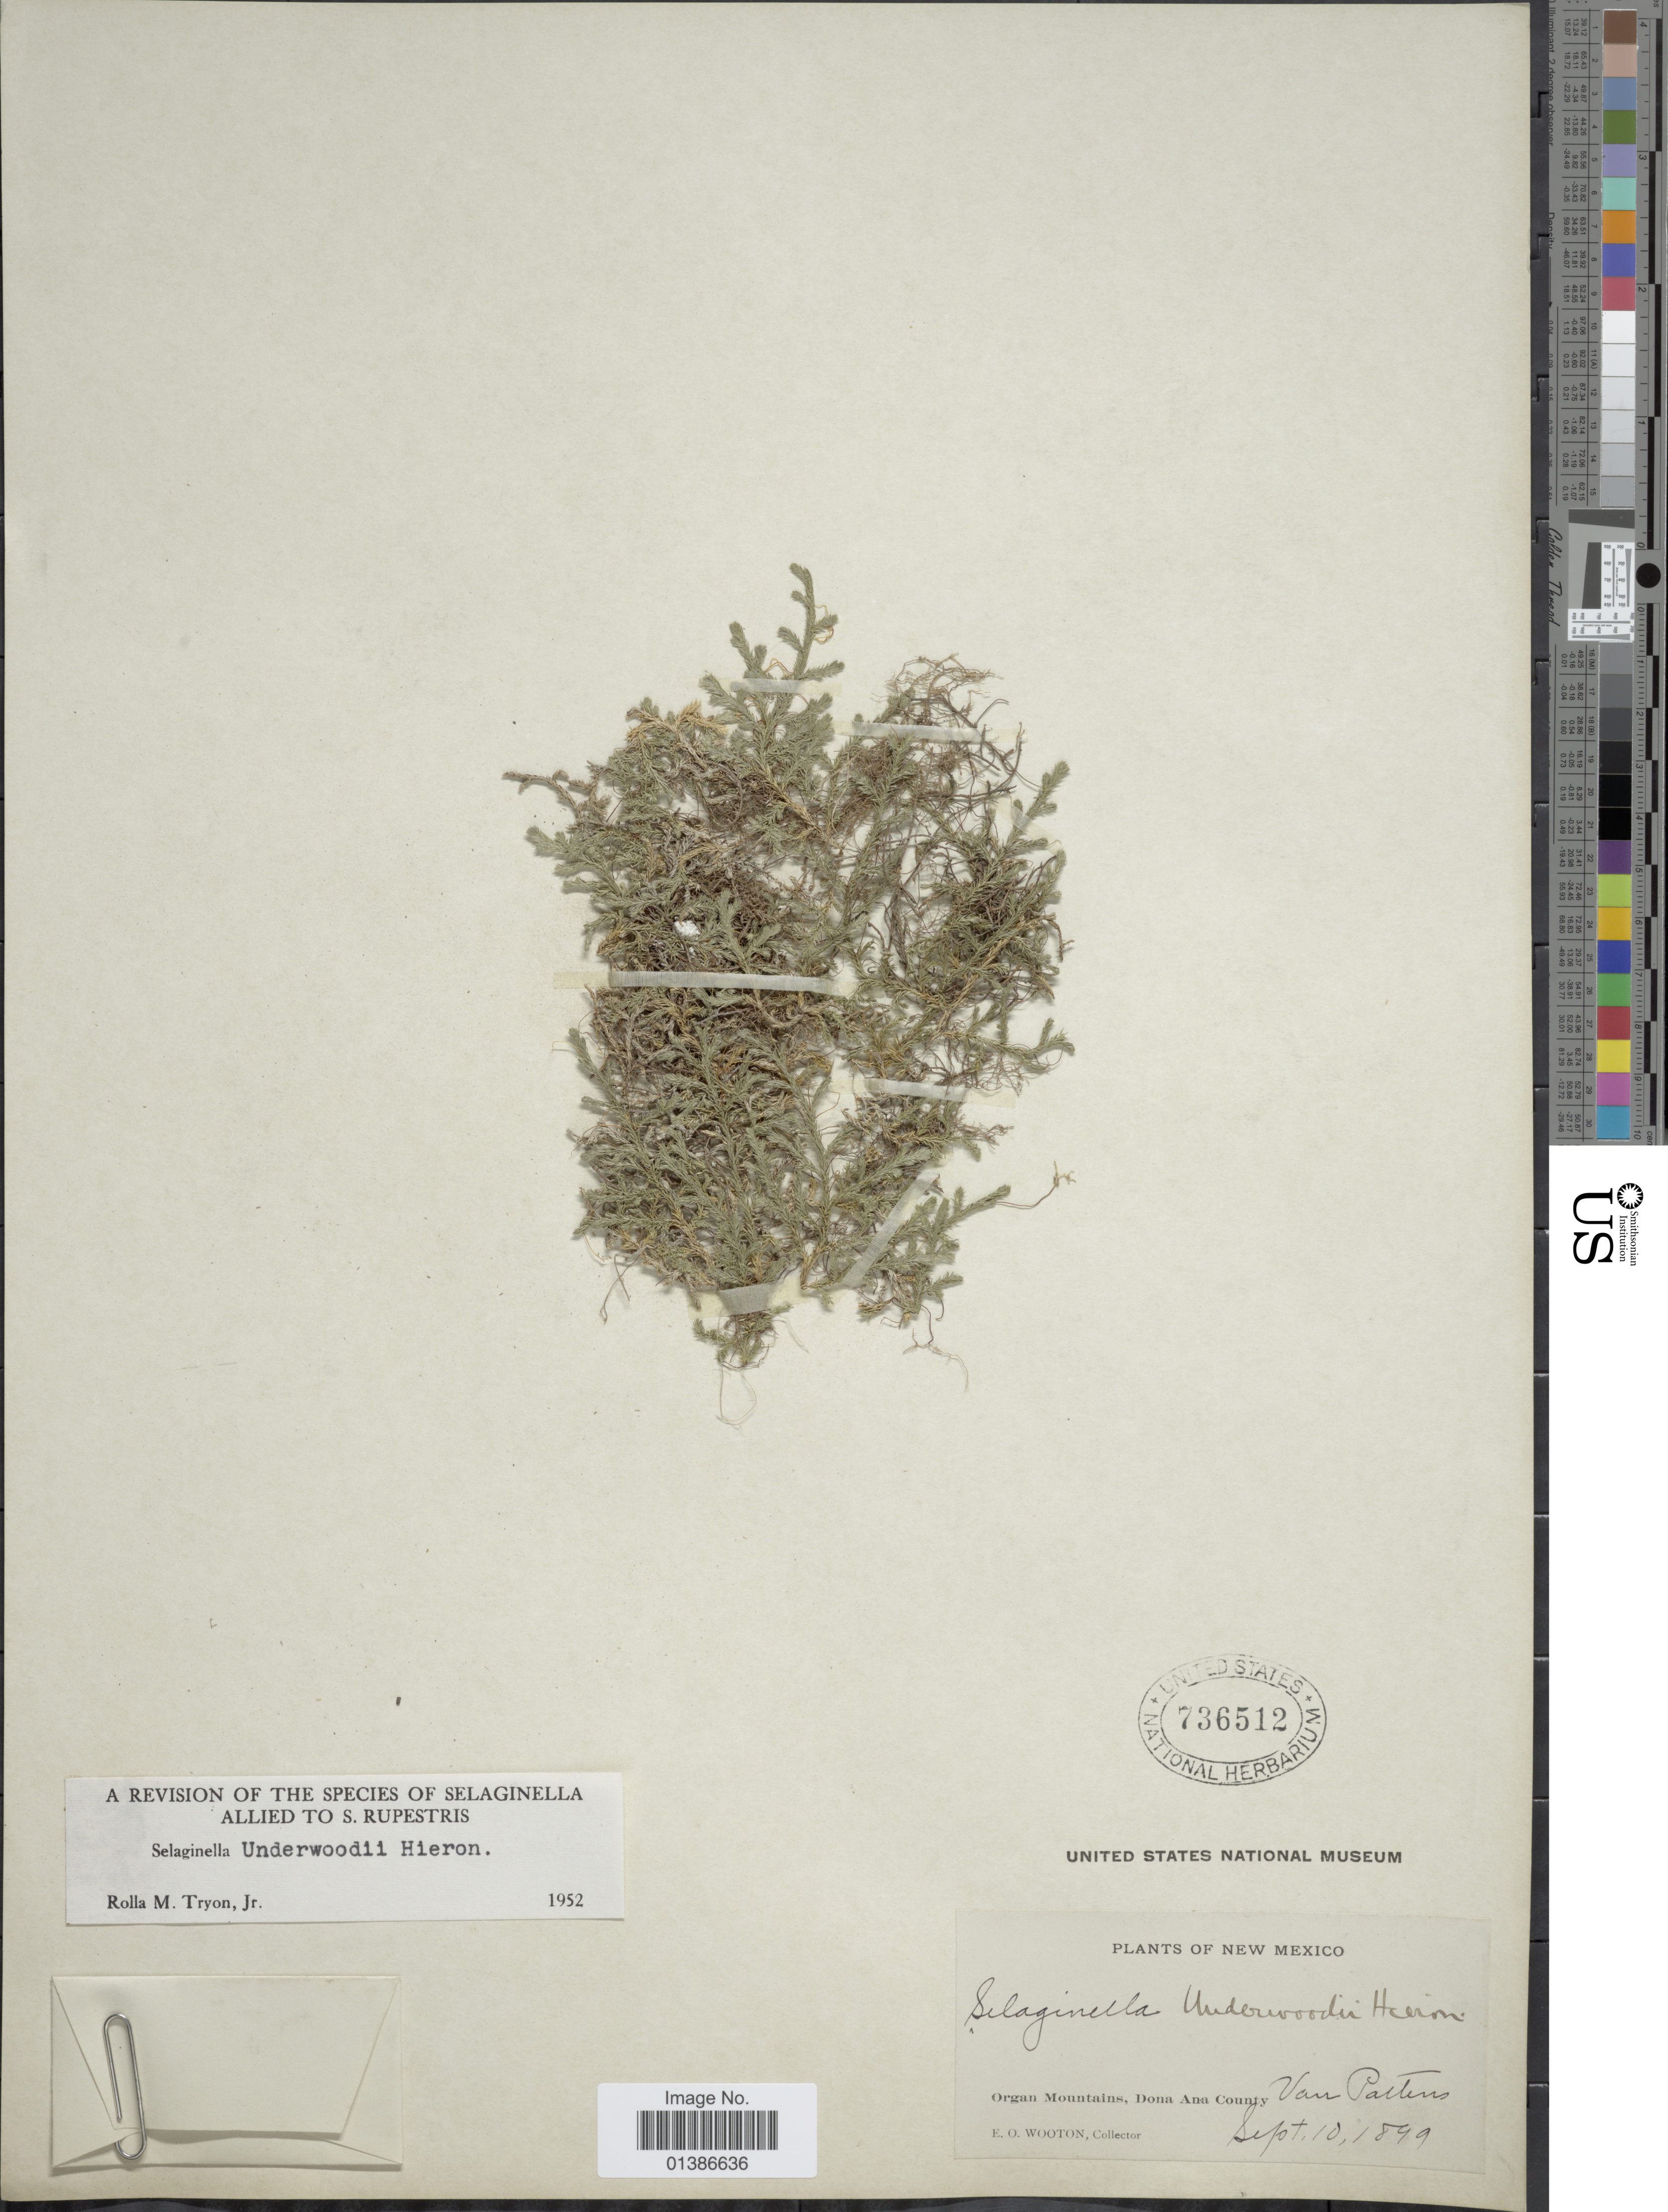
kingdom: Plantae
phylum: Tracheophyta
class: Lycopodiopsida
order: Selaginellales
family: Selaginellaceae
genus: Selaginella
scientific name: Selaginella underwoodii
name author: Hieron.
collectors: E. O. Wooton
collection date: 1899-09-10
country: United States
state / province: New Mexico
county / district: Dona Ana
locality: Organ Mountains, Dona Ana County, Van Pattuis.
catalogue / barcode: US 736512